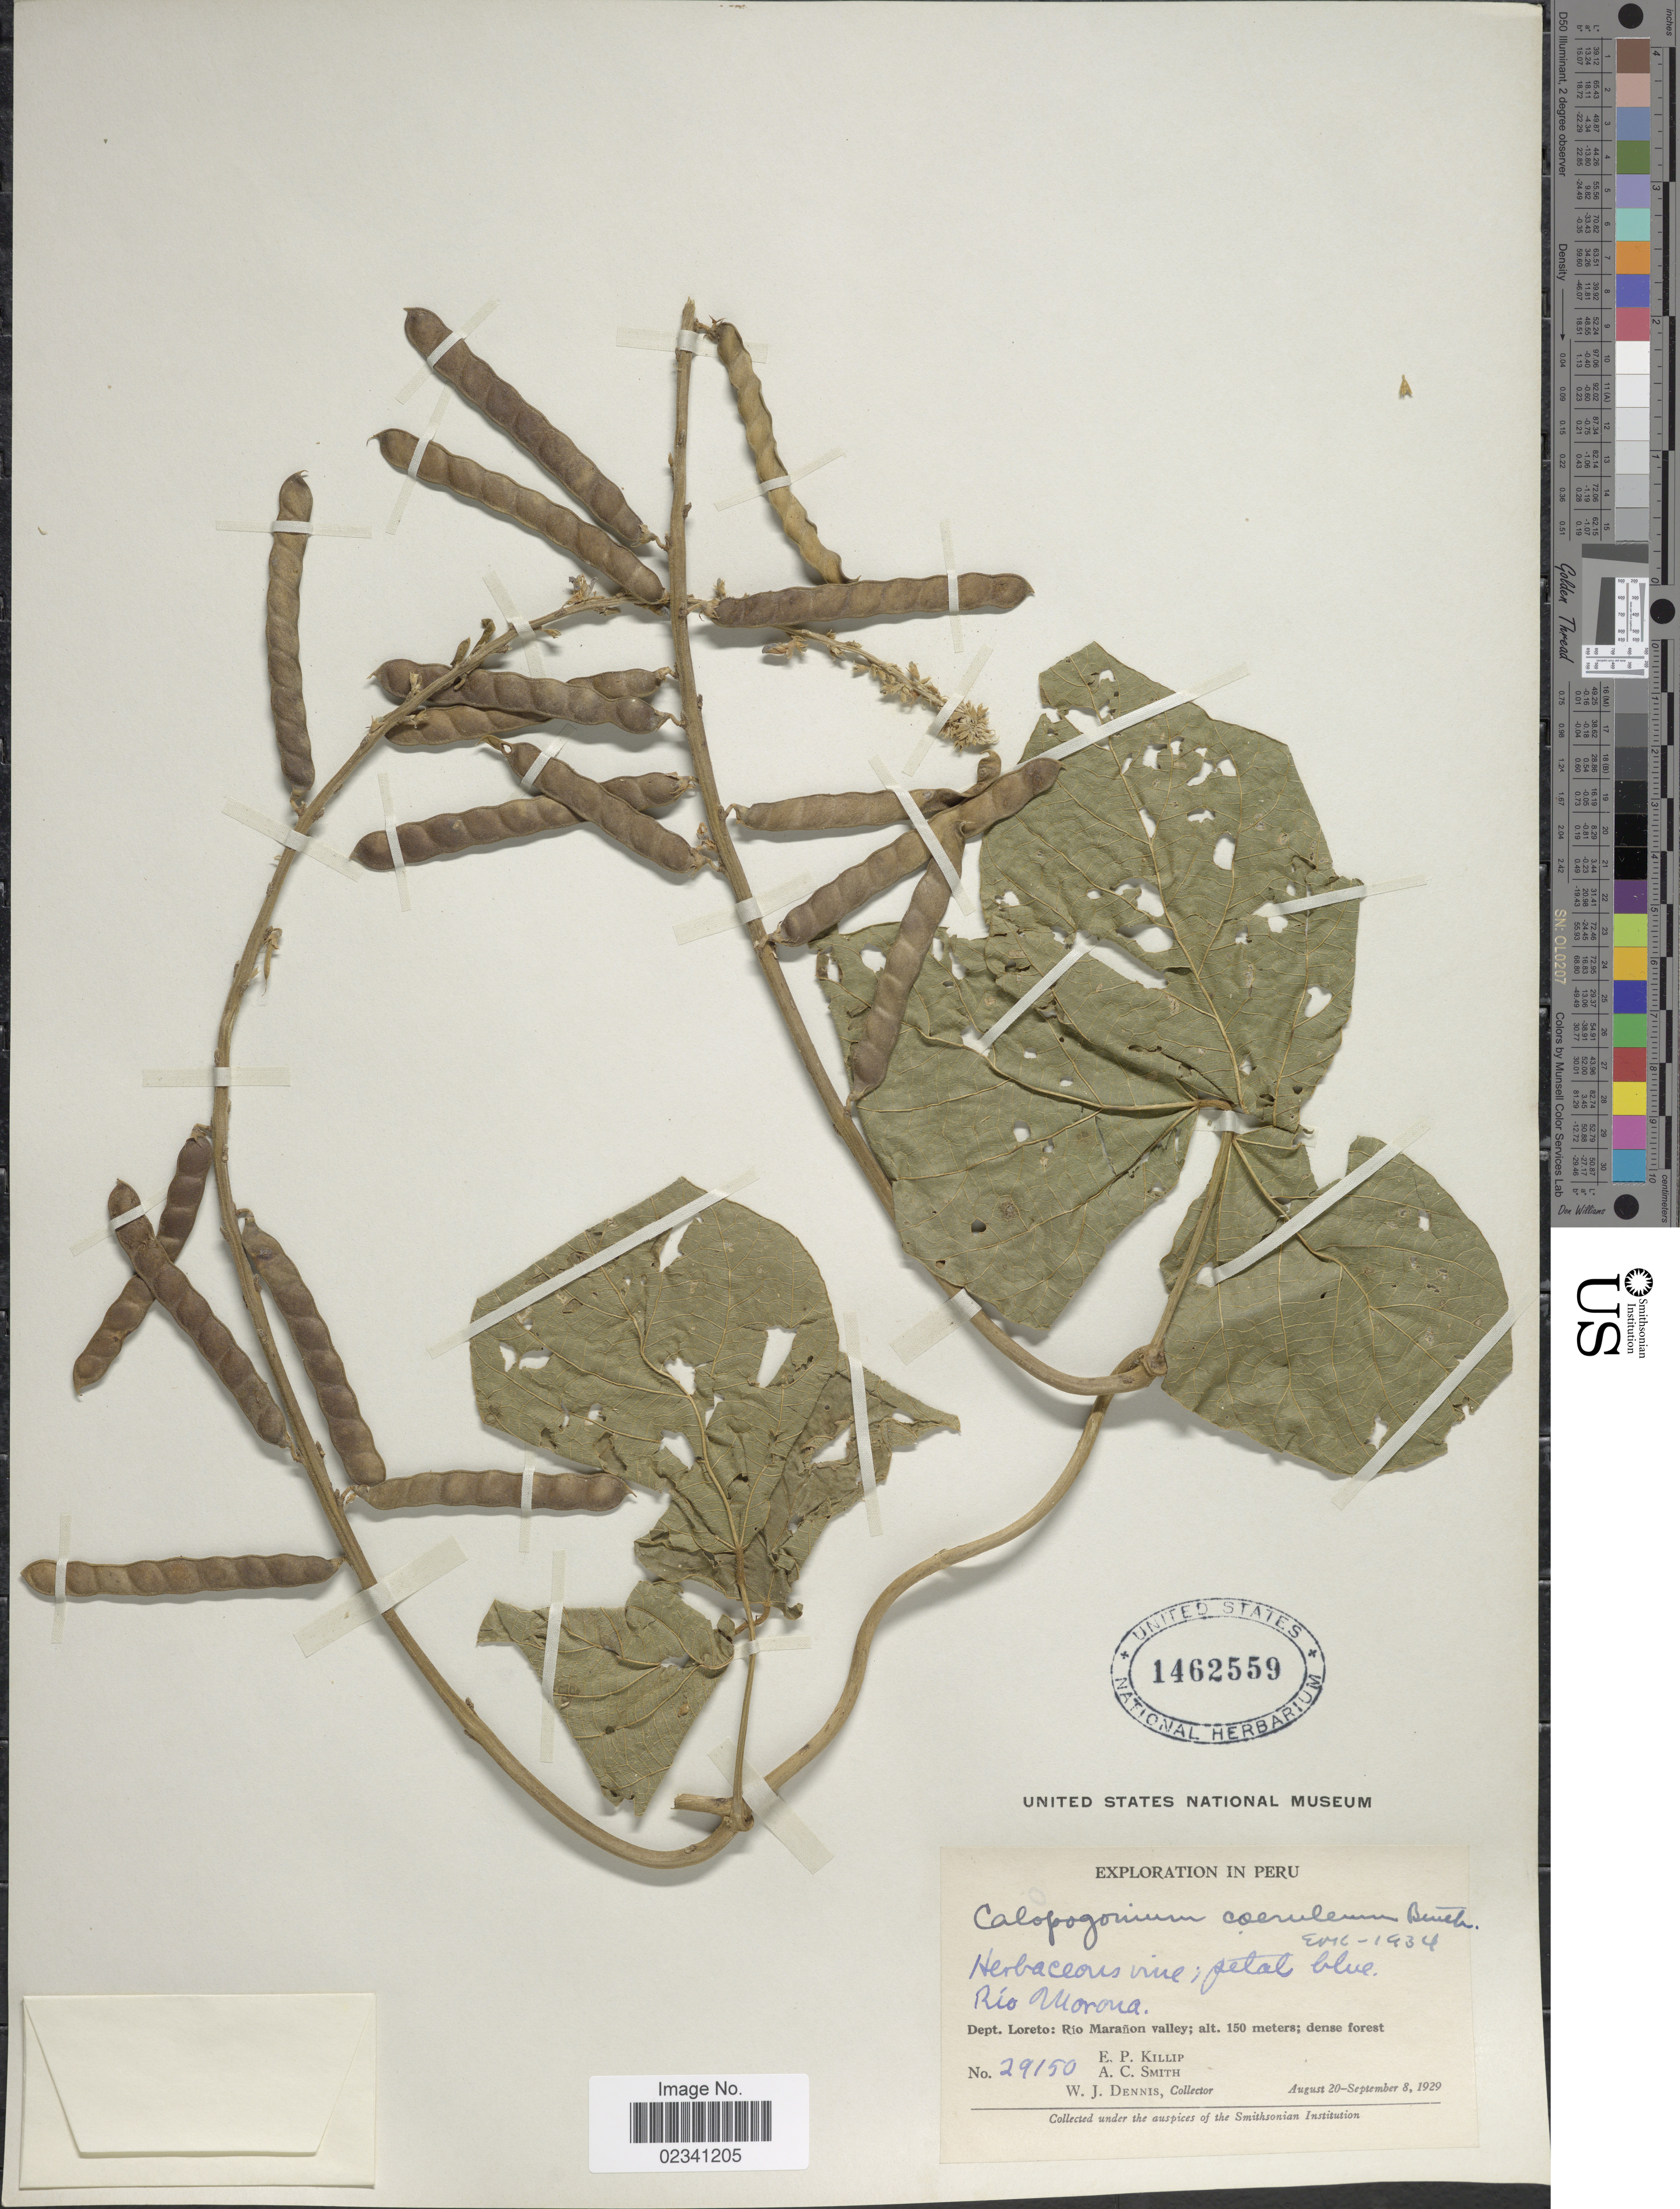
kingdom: Plantae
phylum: Tracheophyta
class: Magnoliopsida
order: Fabales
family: Fabaceae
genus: Calopogonium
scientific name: Calopogonium caeruleum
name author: (Benth.) C. Wright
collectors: E. P. Killip & A. C. Smith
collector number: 29150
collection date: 1929-08-20/1929-09-08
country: Peru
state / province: Loreto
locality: Rio Maranon valley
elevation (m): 150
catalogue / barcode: US 1462559